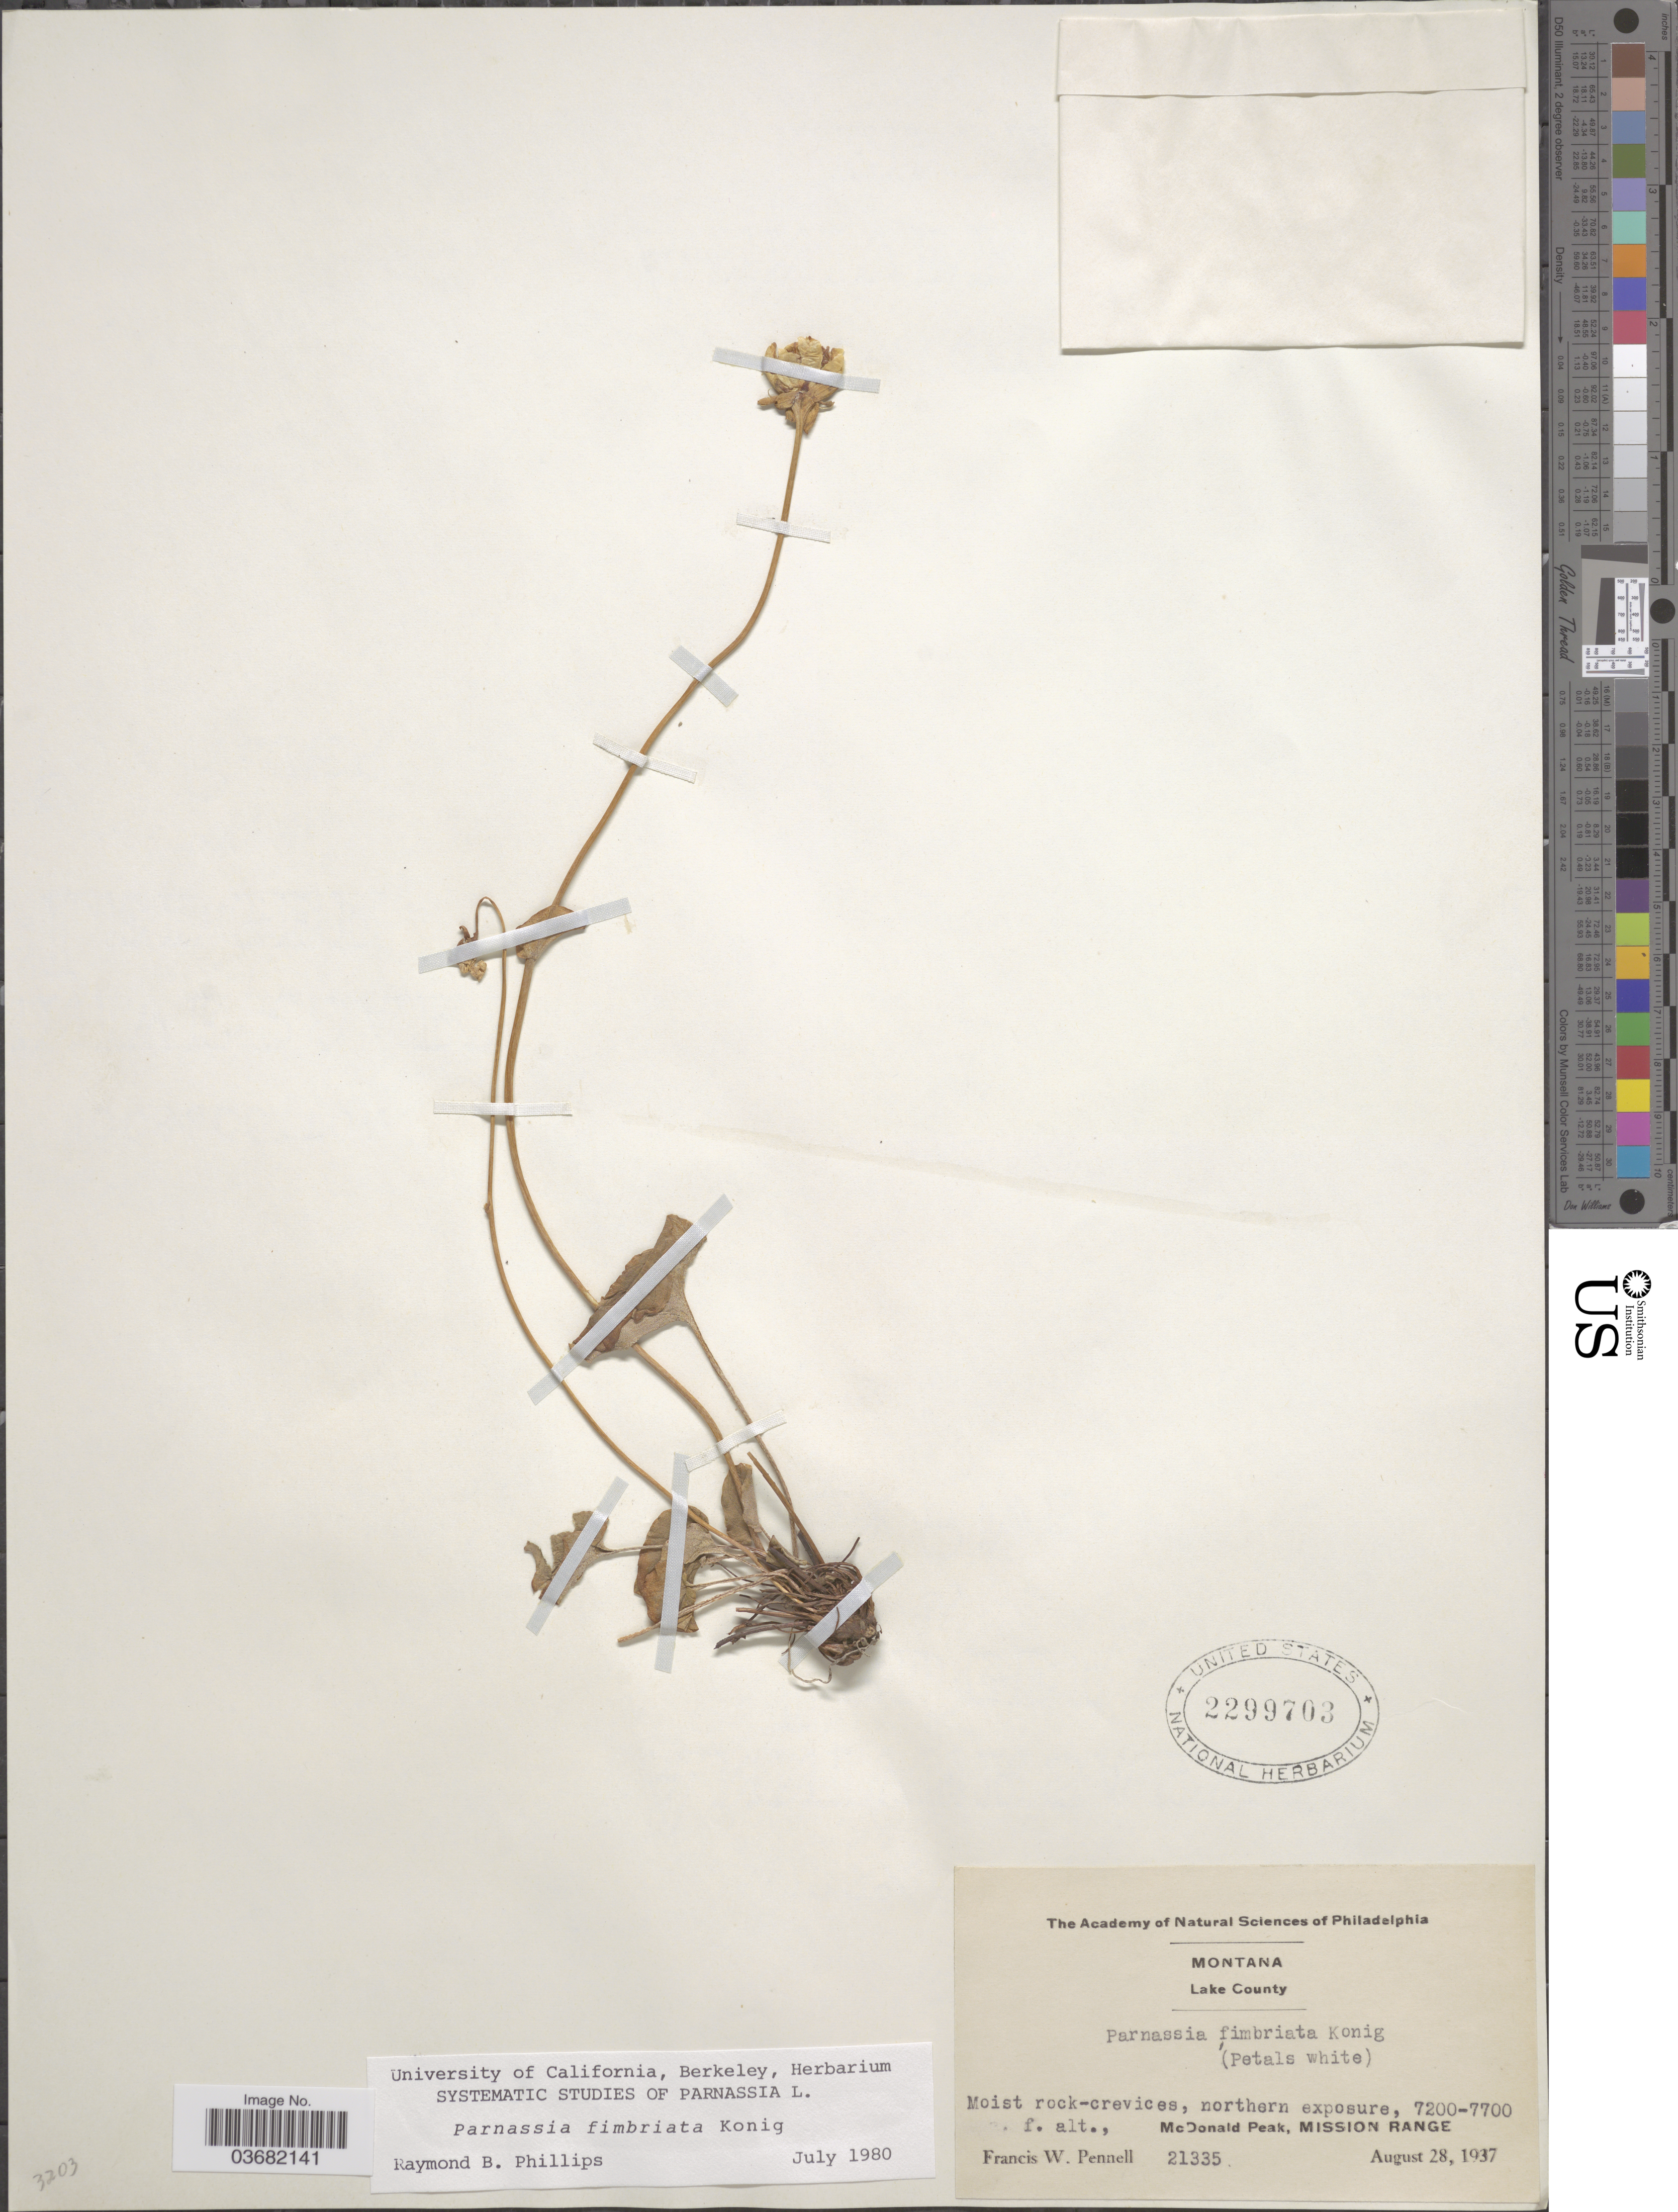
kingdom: Plantae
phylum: Tracheophyta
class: Magnoliopsida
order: Celastrales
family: Parnassiaceae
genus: Parnassia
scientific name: Parnassia fimbriata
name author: K.D. Koenig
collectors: F. W. Pennell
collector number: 21335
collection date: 1937-08-28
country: United States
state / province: Montana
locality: Lake County. Moist rock-crevices, northern exposure, McDonald Peak, Mission Range.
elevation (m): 2195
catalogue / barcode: US 2299703